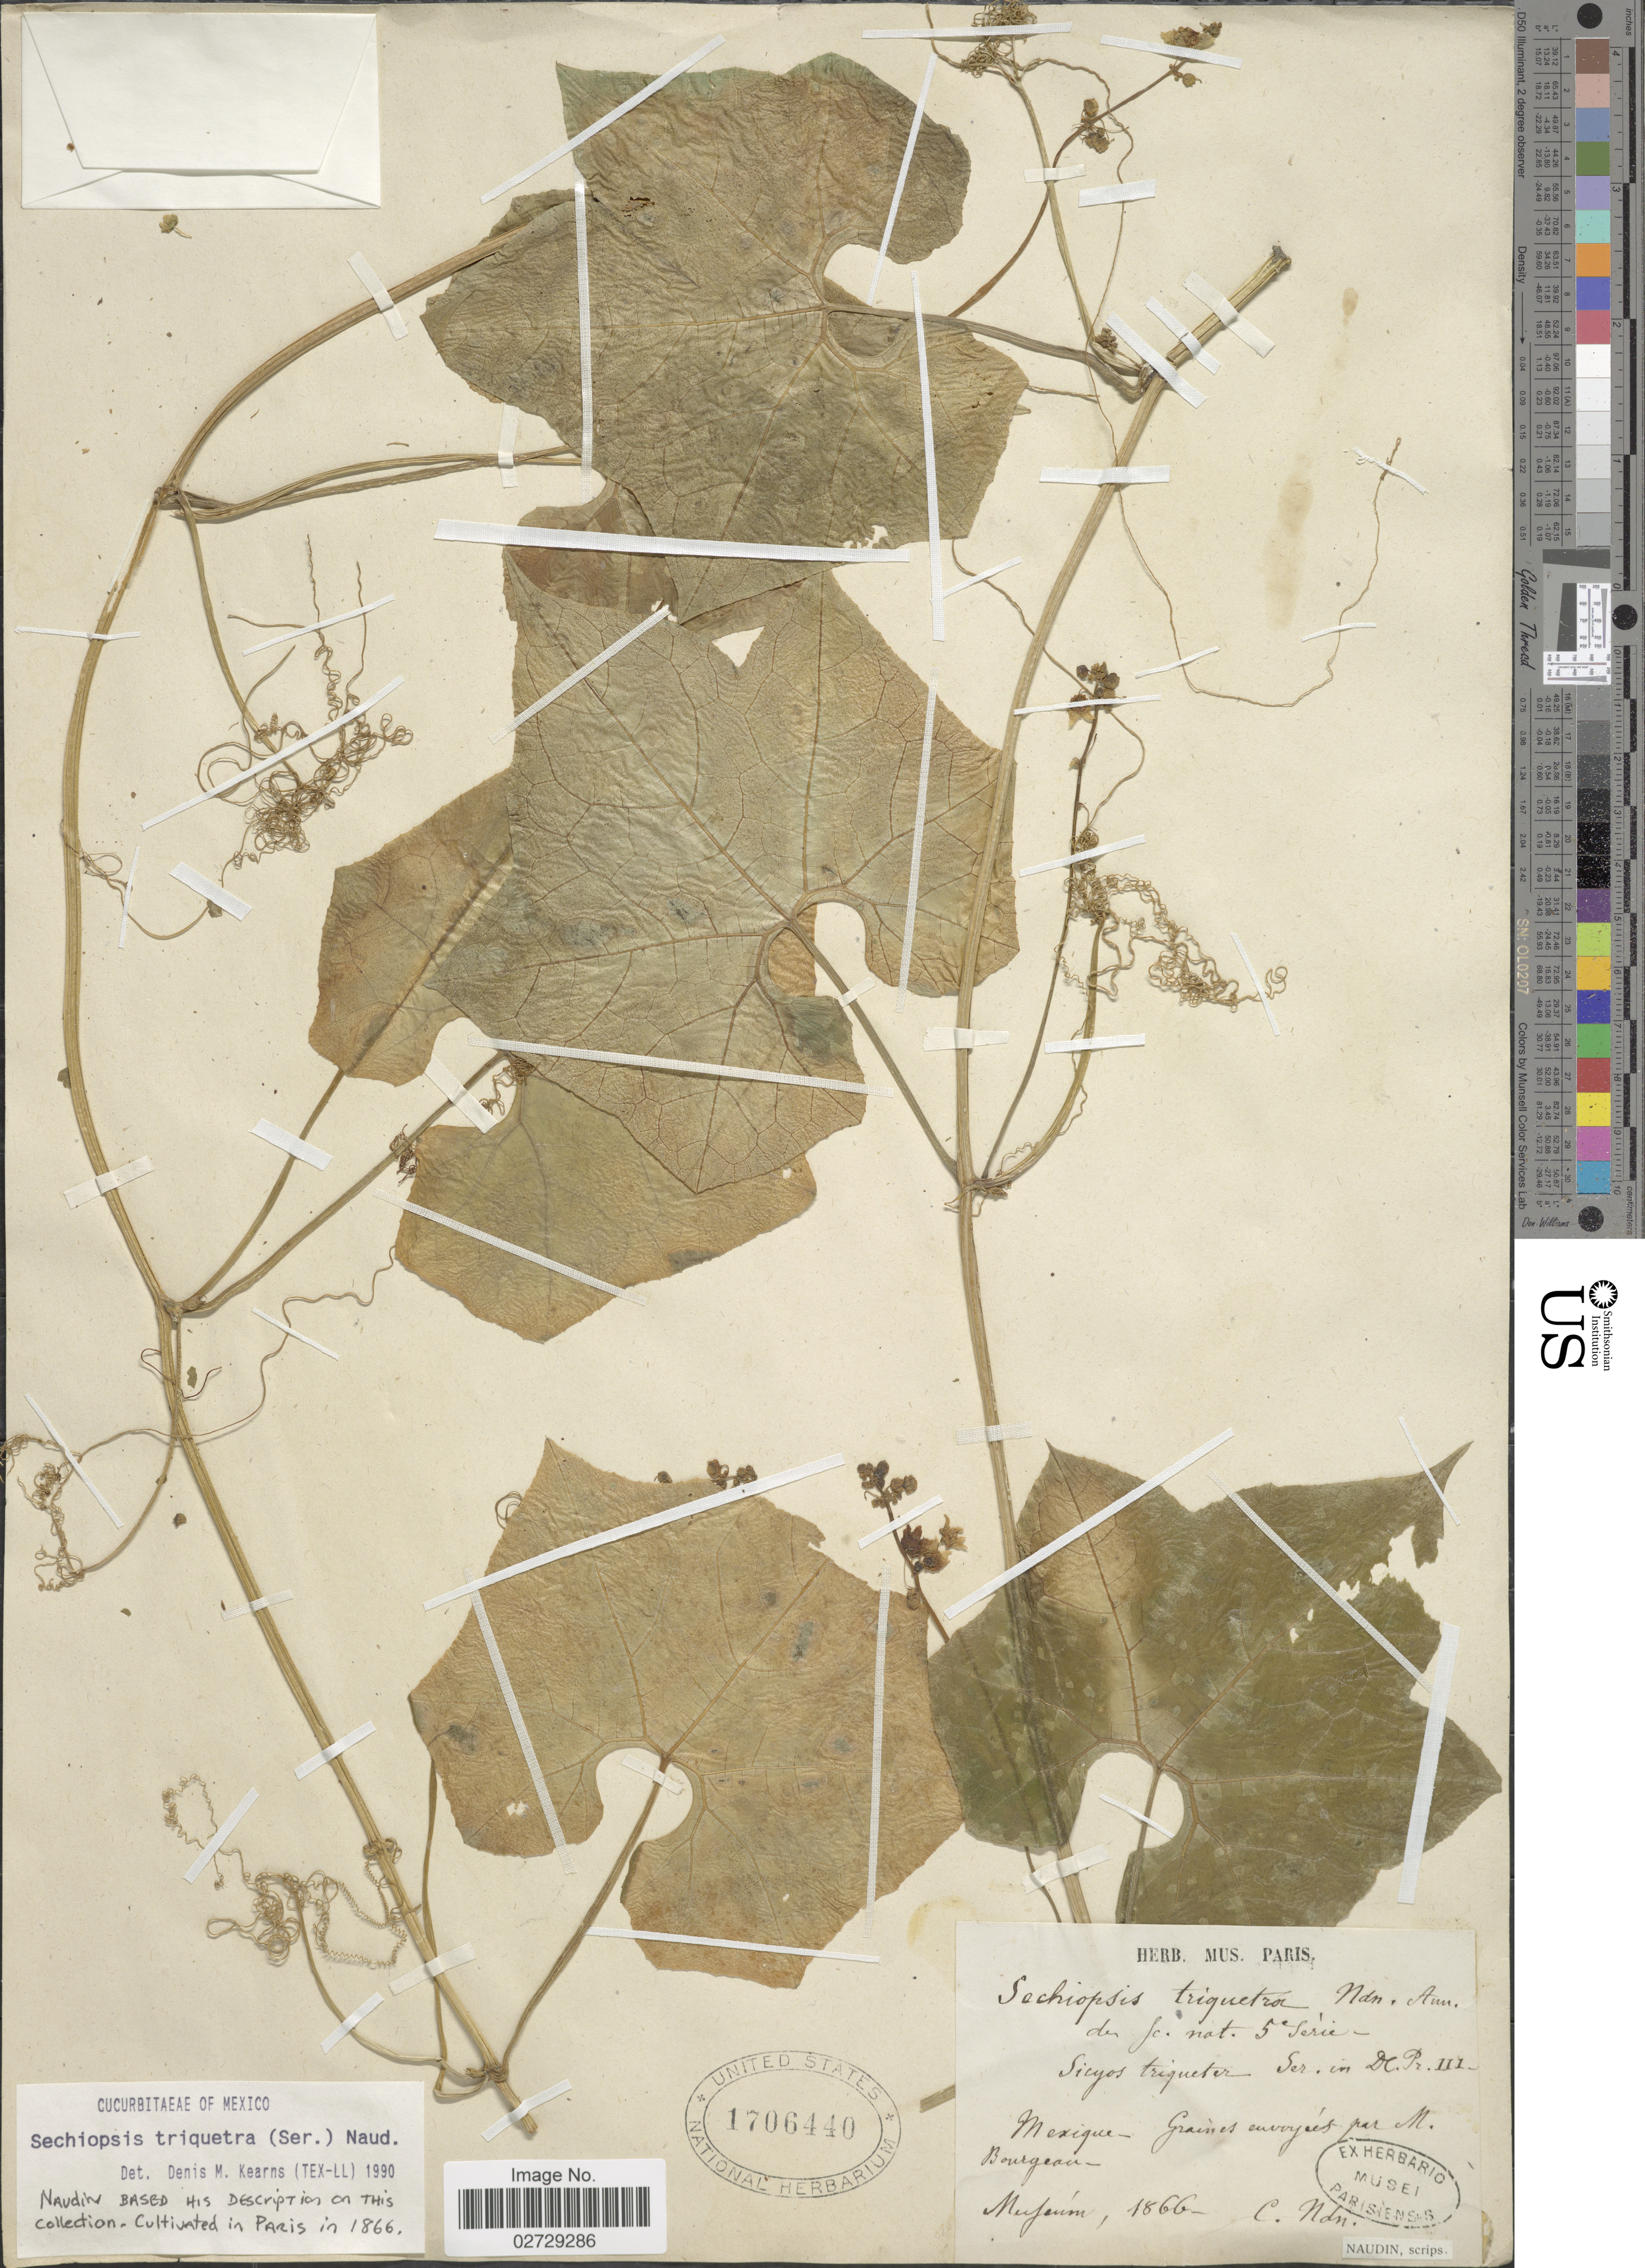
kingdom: Plantae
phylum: Tracheophyta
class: Magnoliopsida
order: Cucurbitales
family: Cucurbitaceae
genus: Sechiopsis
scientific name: Sechiopsis triquetra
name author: (Moc. & Sessé ex Ser.) Naudin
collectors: -. Bourgeau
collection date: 1866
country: Mexico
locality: Mufaum [interpreted]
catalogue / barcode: US 1706440